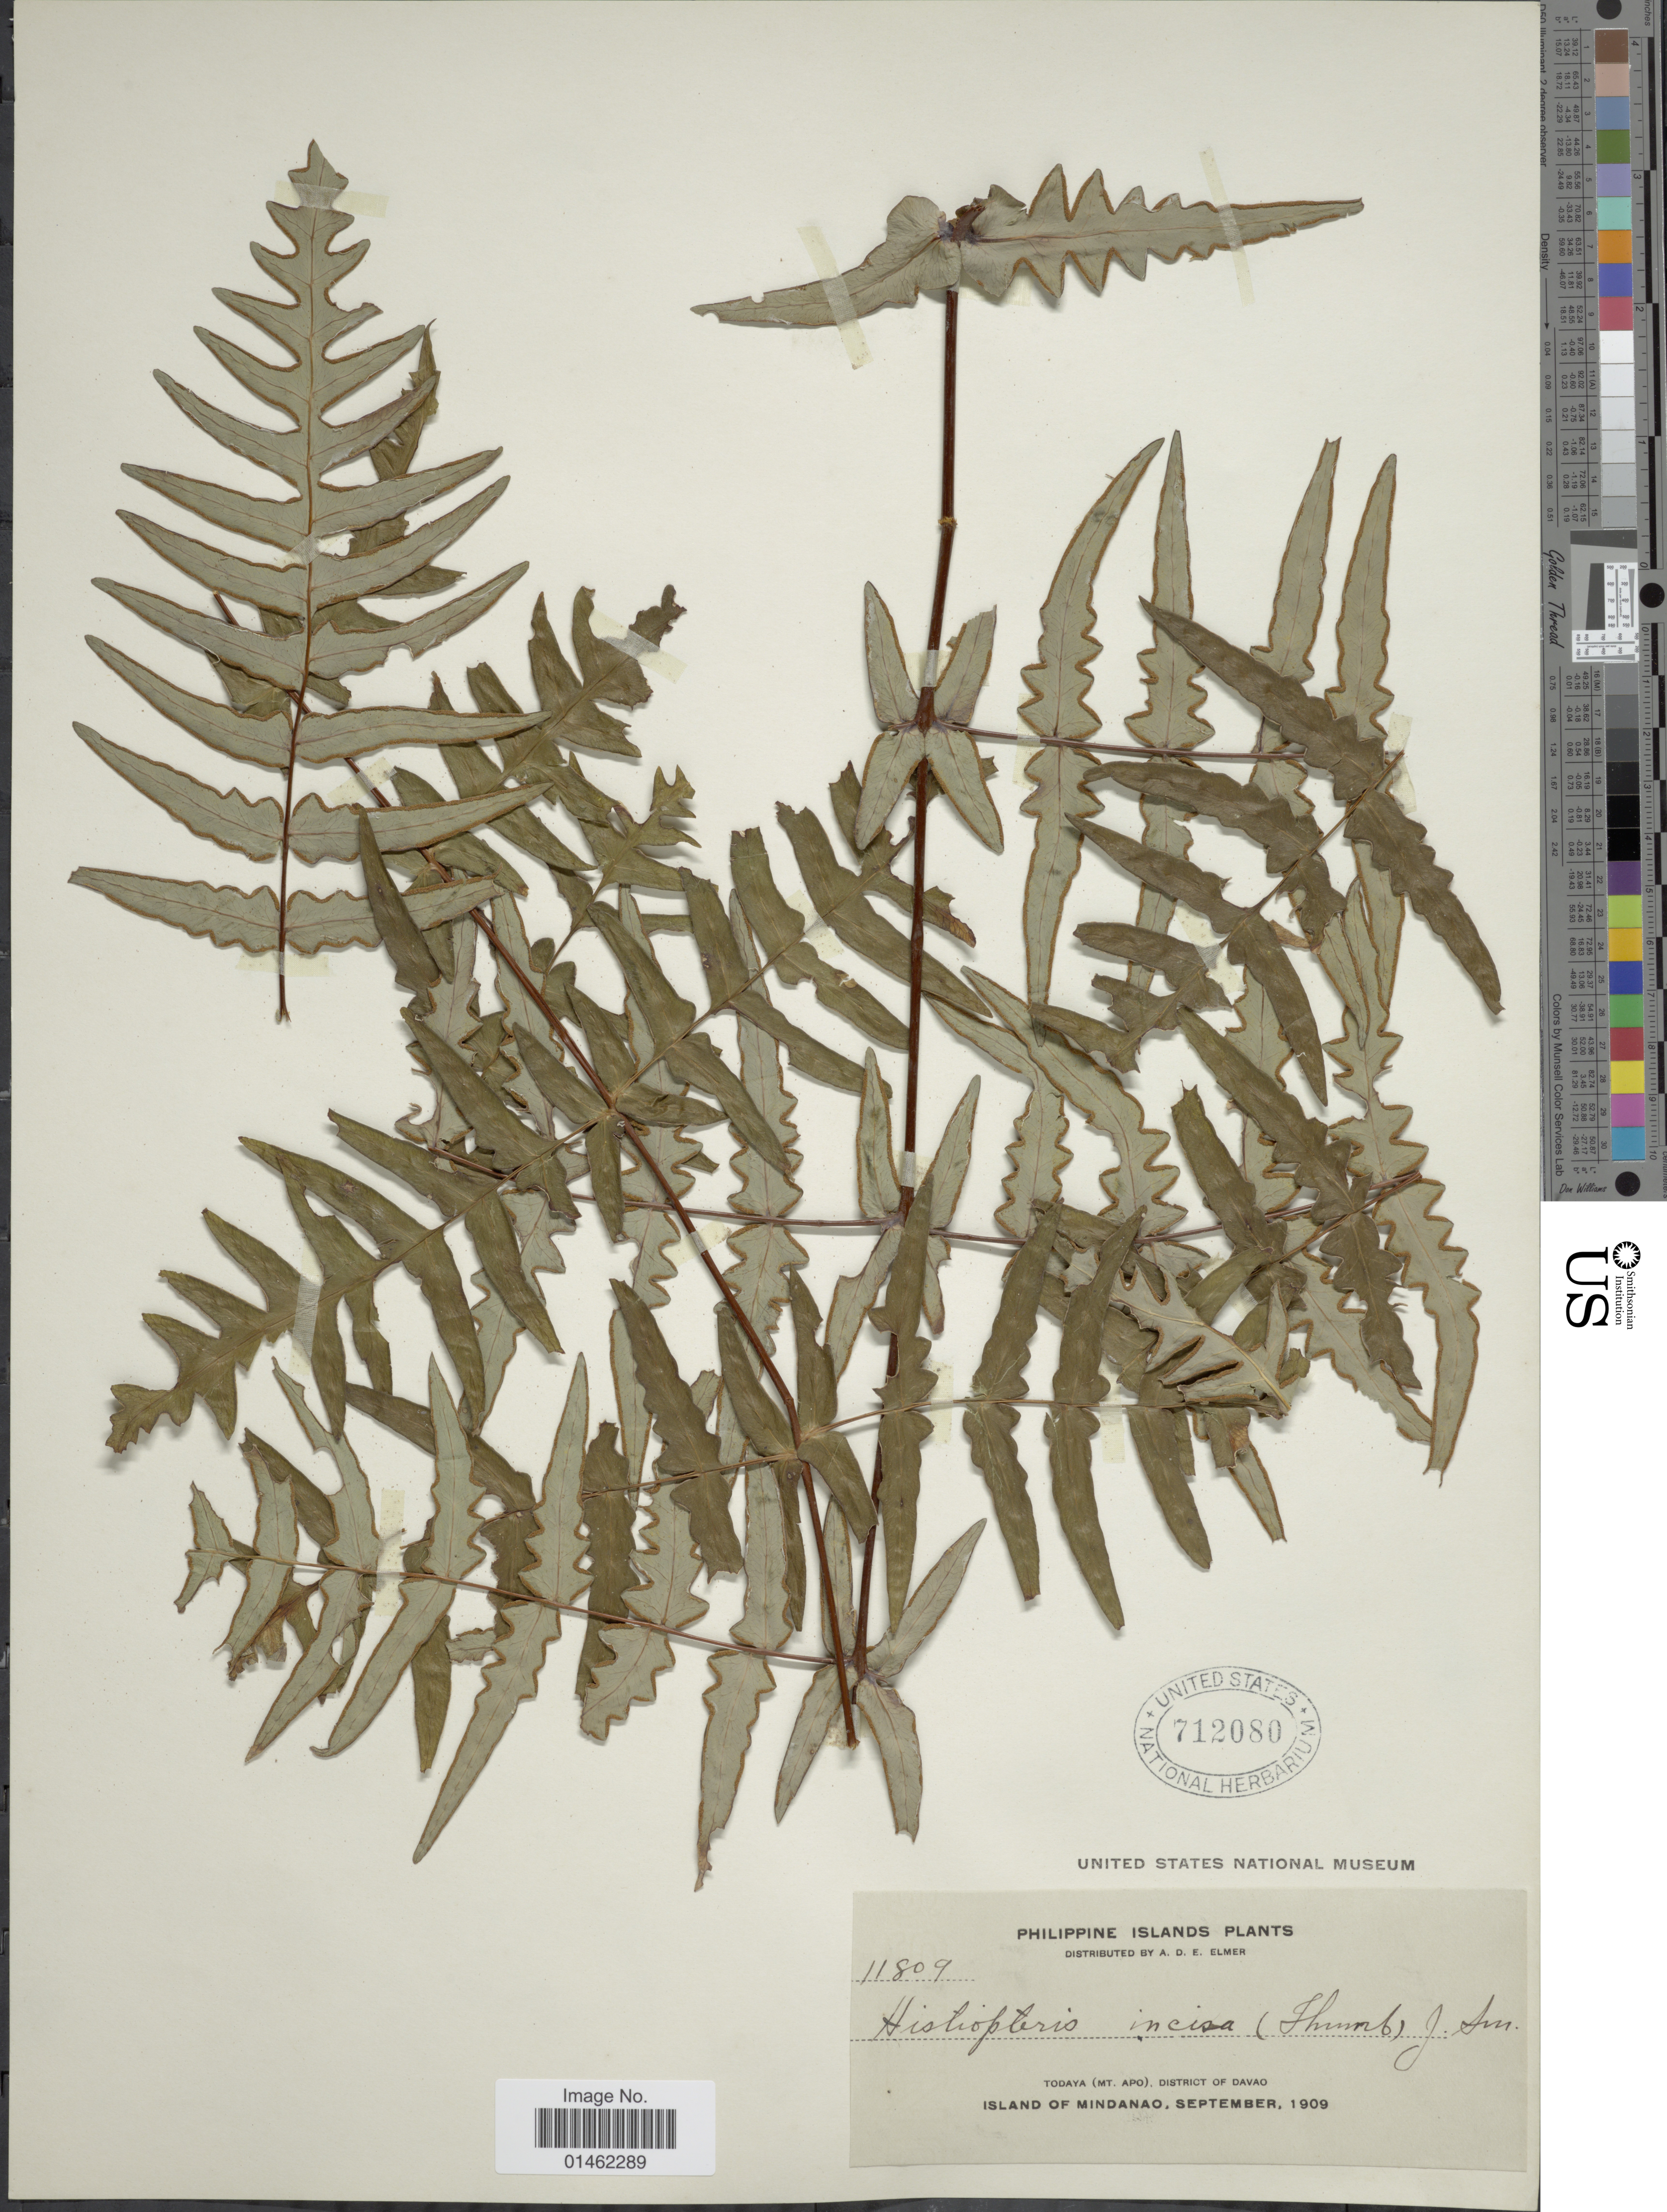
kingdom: Plantae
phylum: Tracheophyta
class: Polypodiopsida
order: Polypodiales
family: Dennstaedtiaceae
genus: Histiopteris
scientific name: Histiopteris incisa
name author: (Thunb.) J. Sm.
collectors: A. D. E. Elmer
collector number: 11809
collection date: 1909-09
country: Philippines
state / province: Davao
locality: Todaya (Mt. Apo), District of Davao, Island of Mindanao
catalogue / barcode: US 712080